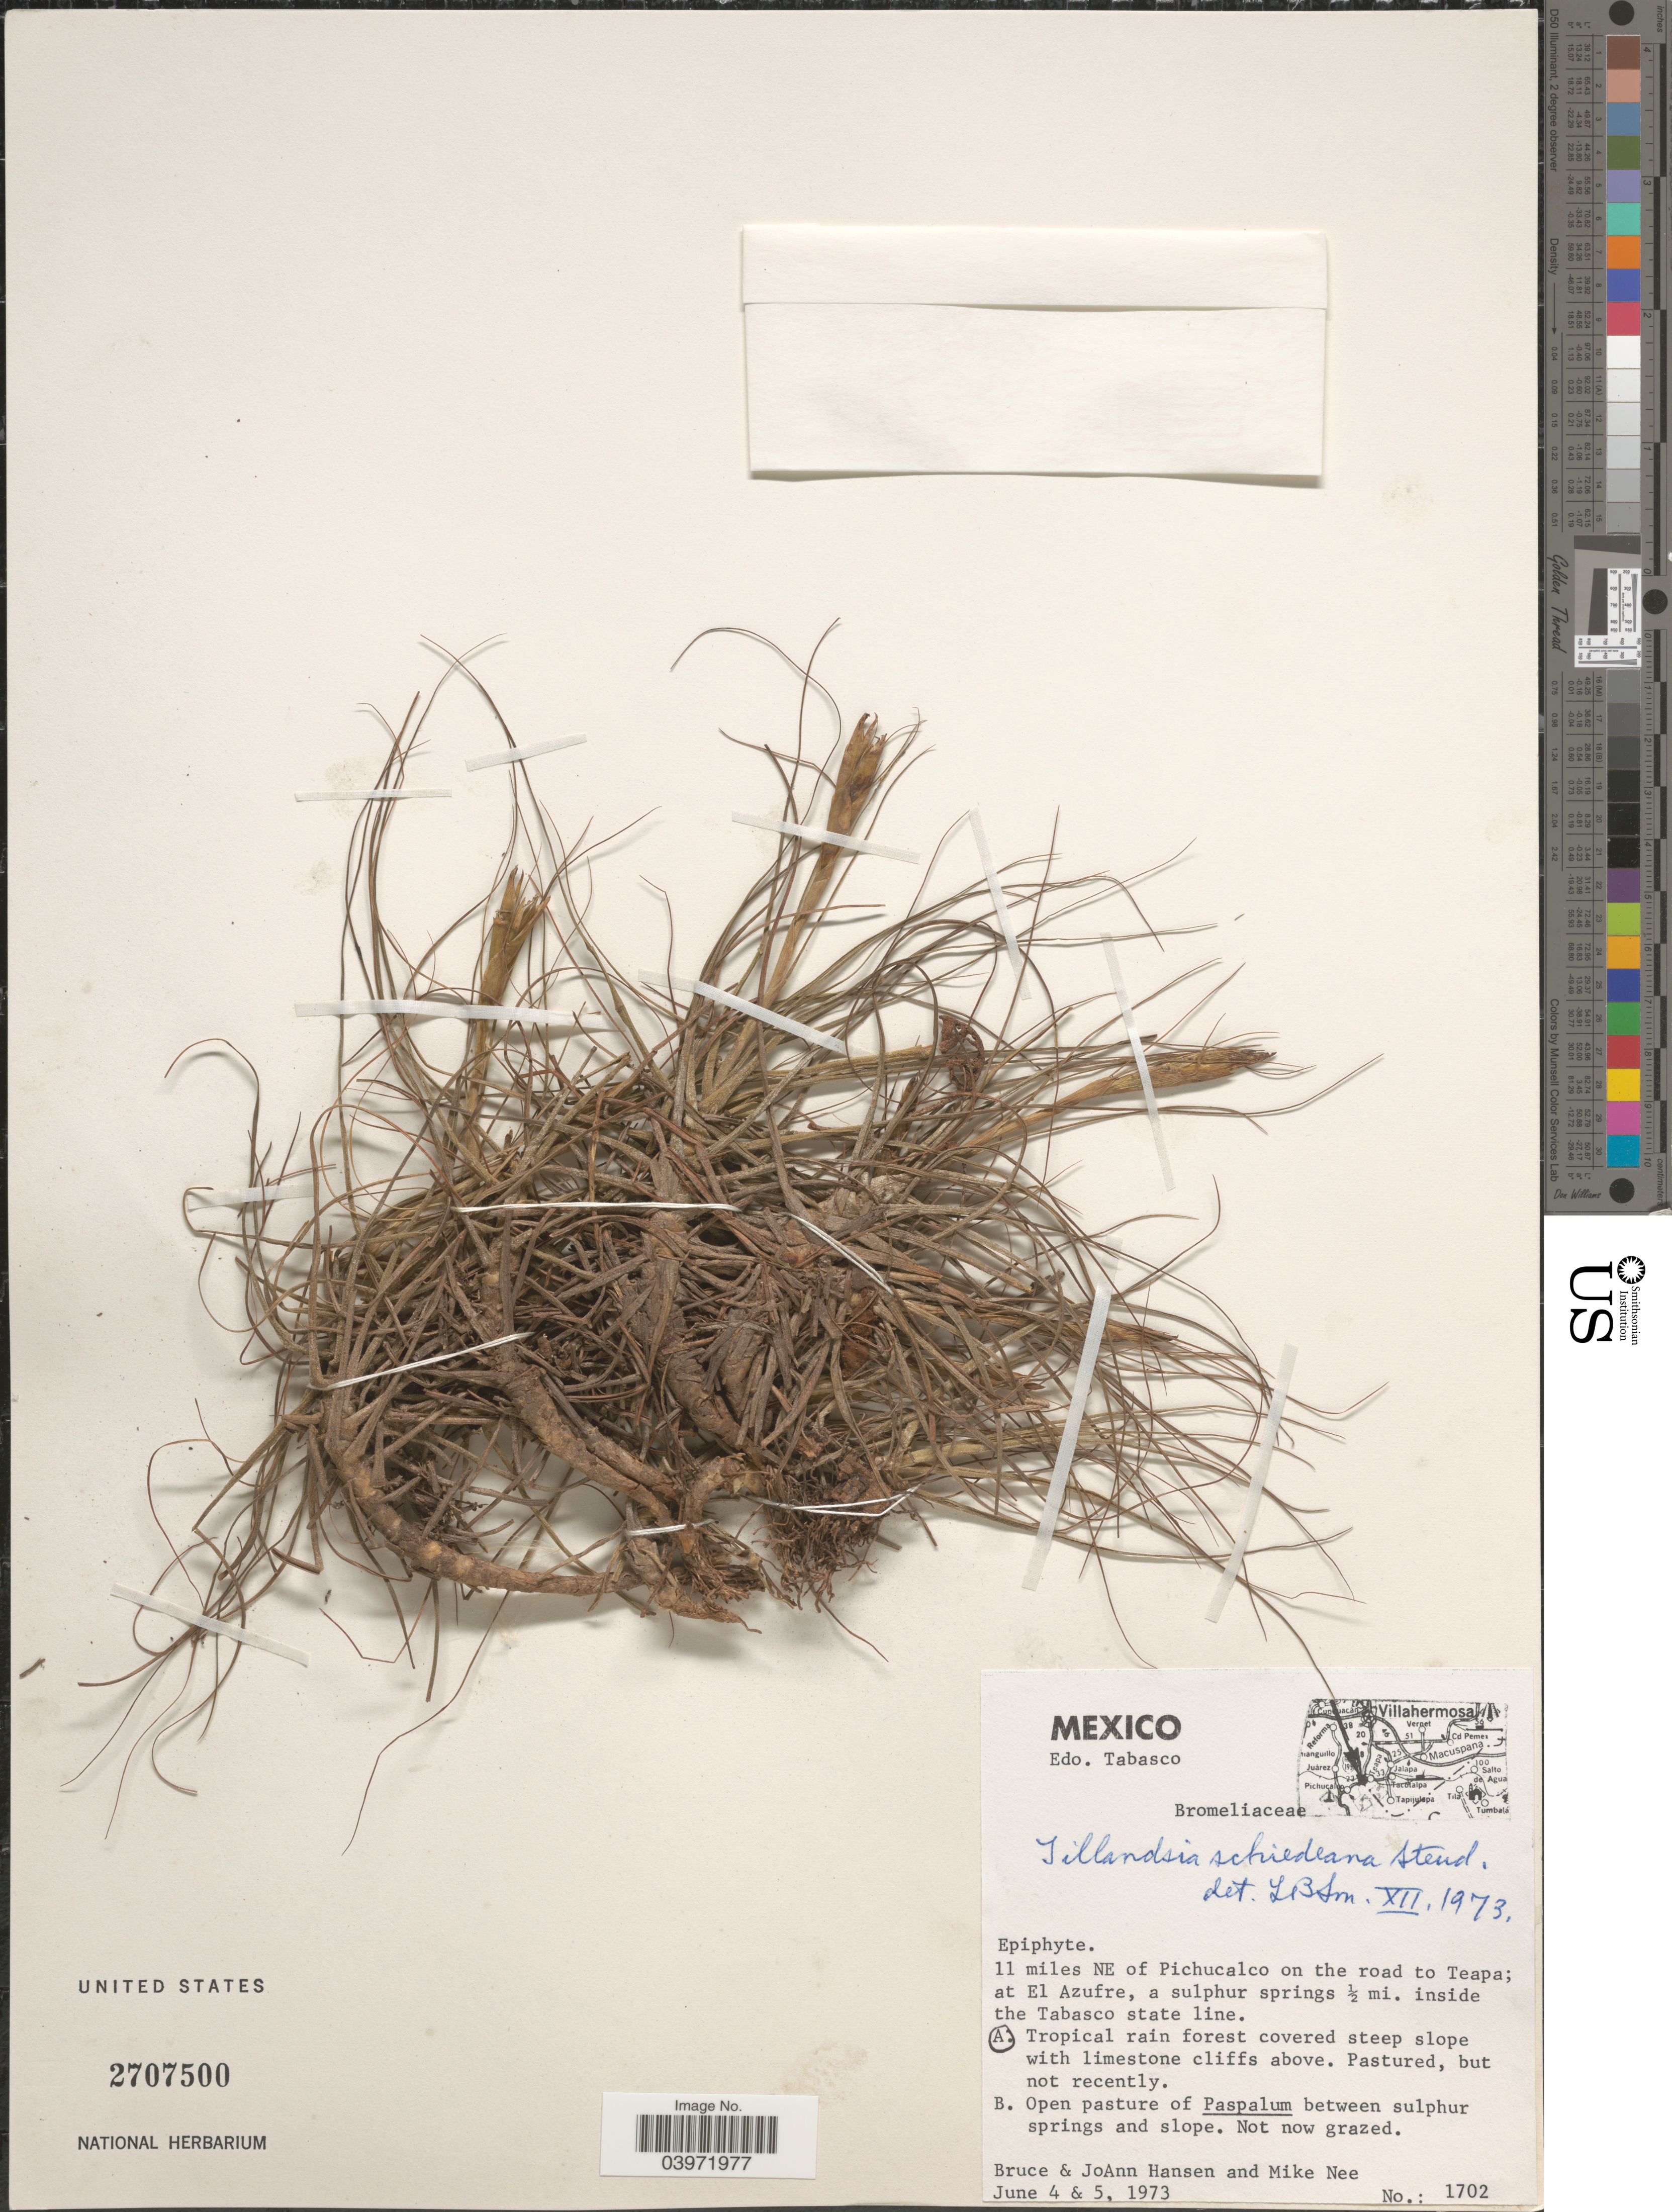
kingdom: Plantae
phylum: Tracheophyta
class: Liliopsida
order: Poales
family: Bromeliaceae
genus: Tillandsia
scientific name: Tillandsia schiedeana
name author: Steud.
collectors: B. Hansen, J. Hansen & M. Nee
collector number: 1702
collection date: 1973-06-04/1973-06-05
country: Mexico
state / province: Tabasco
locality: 11 miles NE of Pichucalco on the road to Teapa; at El Azufre, a sulphur springs ½ mi. inside the Tabasco state line.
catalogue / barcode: US 2707500